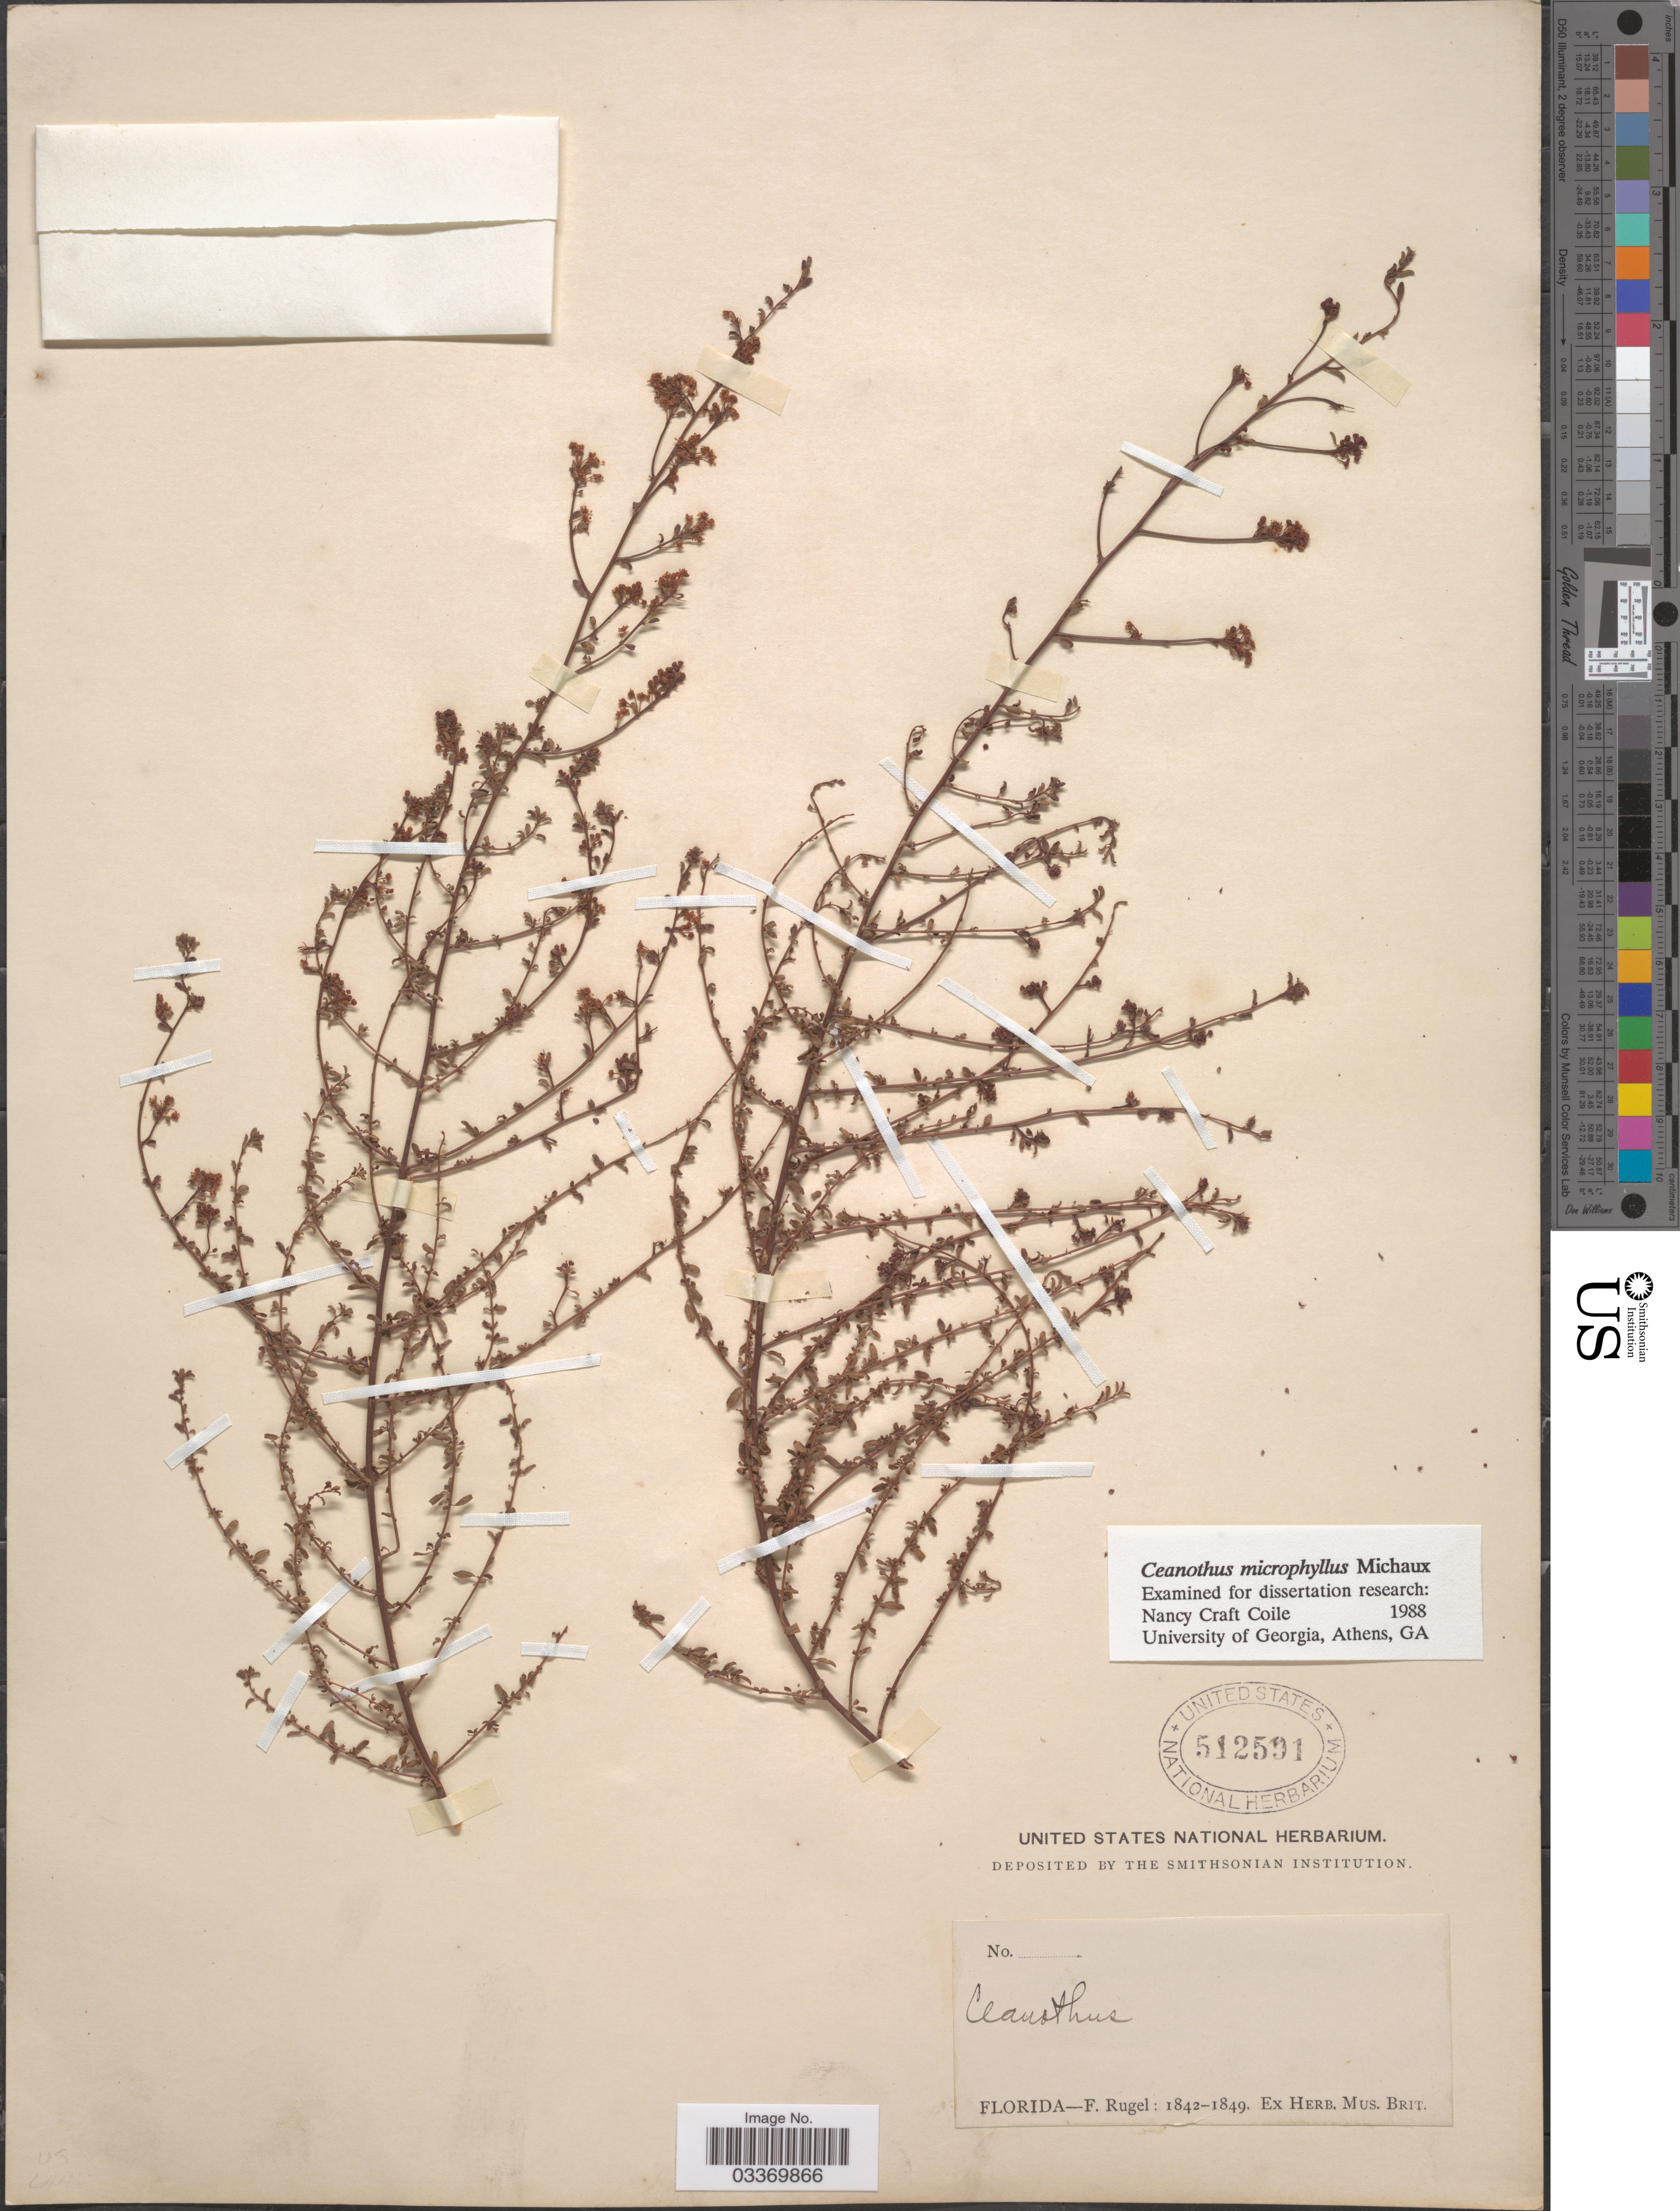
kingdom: Plantae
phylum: Tracheophyta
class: Magnoliopsida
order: Rosales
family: Rhamnaceae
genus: Ceanothus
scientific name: Ceanothus microphyllus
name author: Michx.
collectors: F. Rugel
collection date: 1842/1849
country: United States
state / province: Florida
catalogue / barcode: US 512591